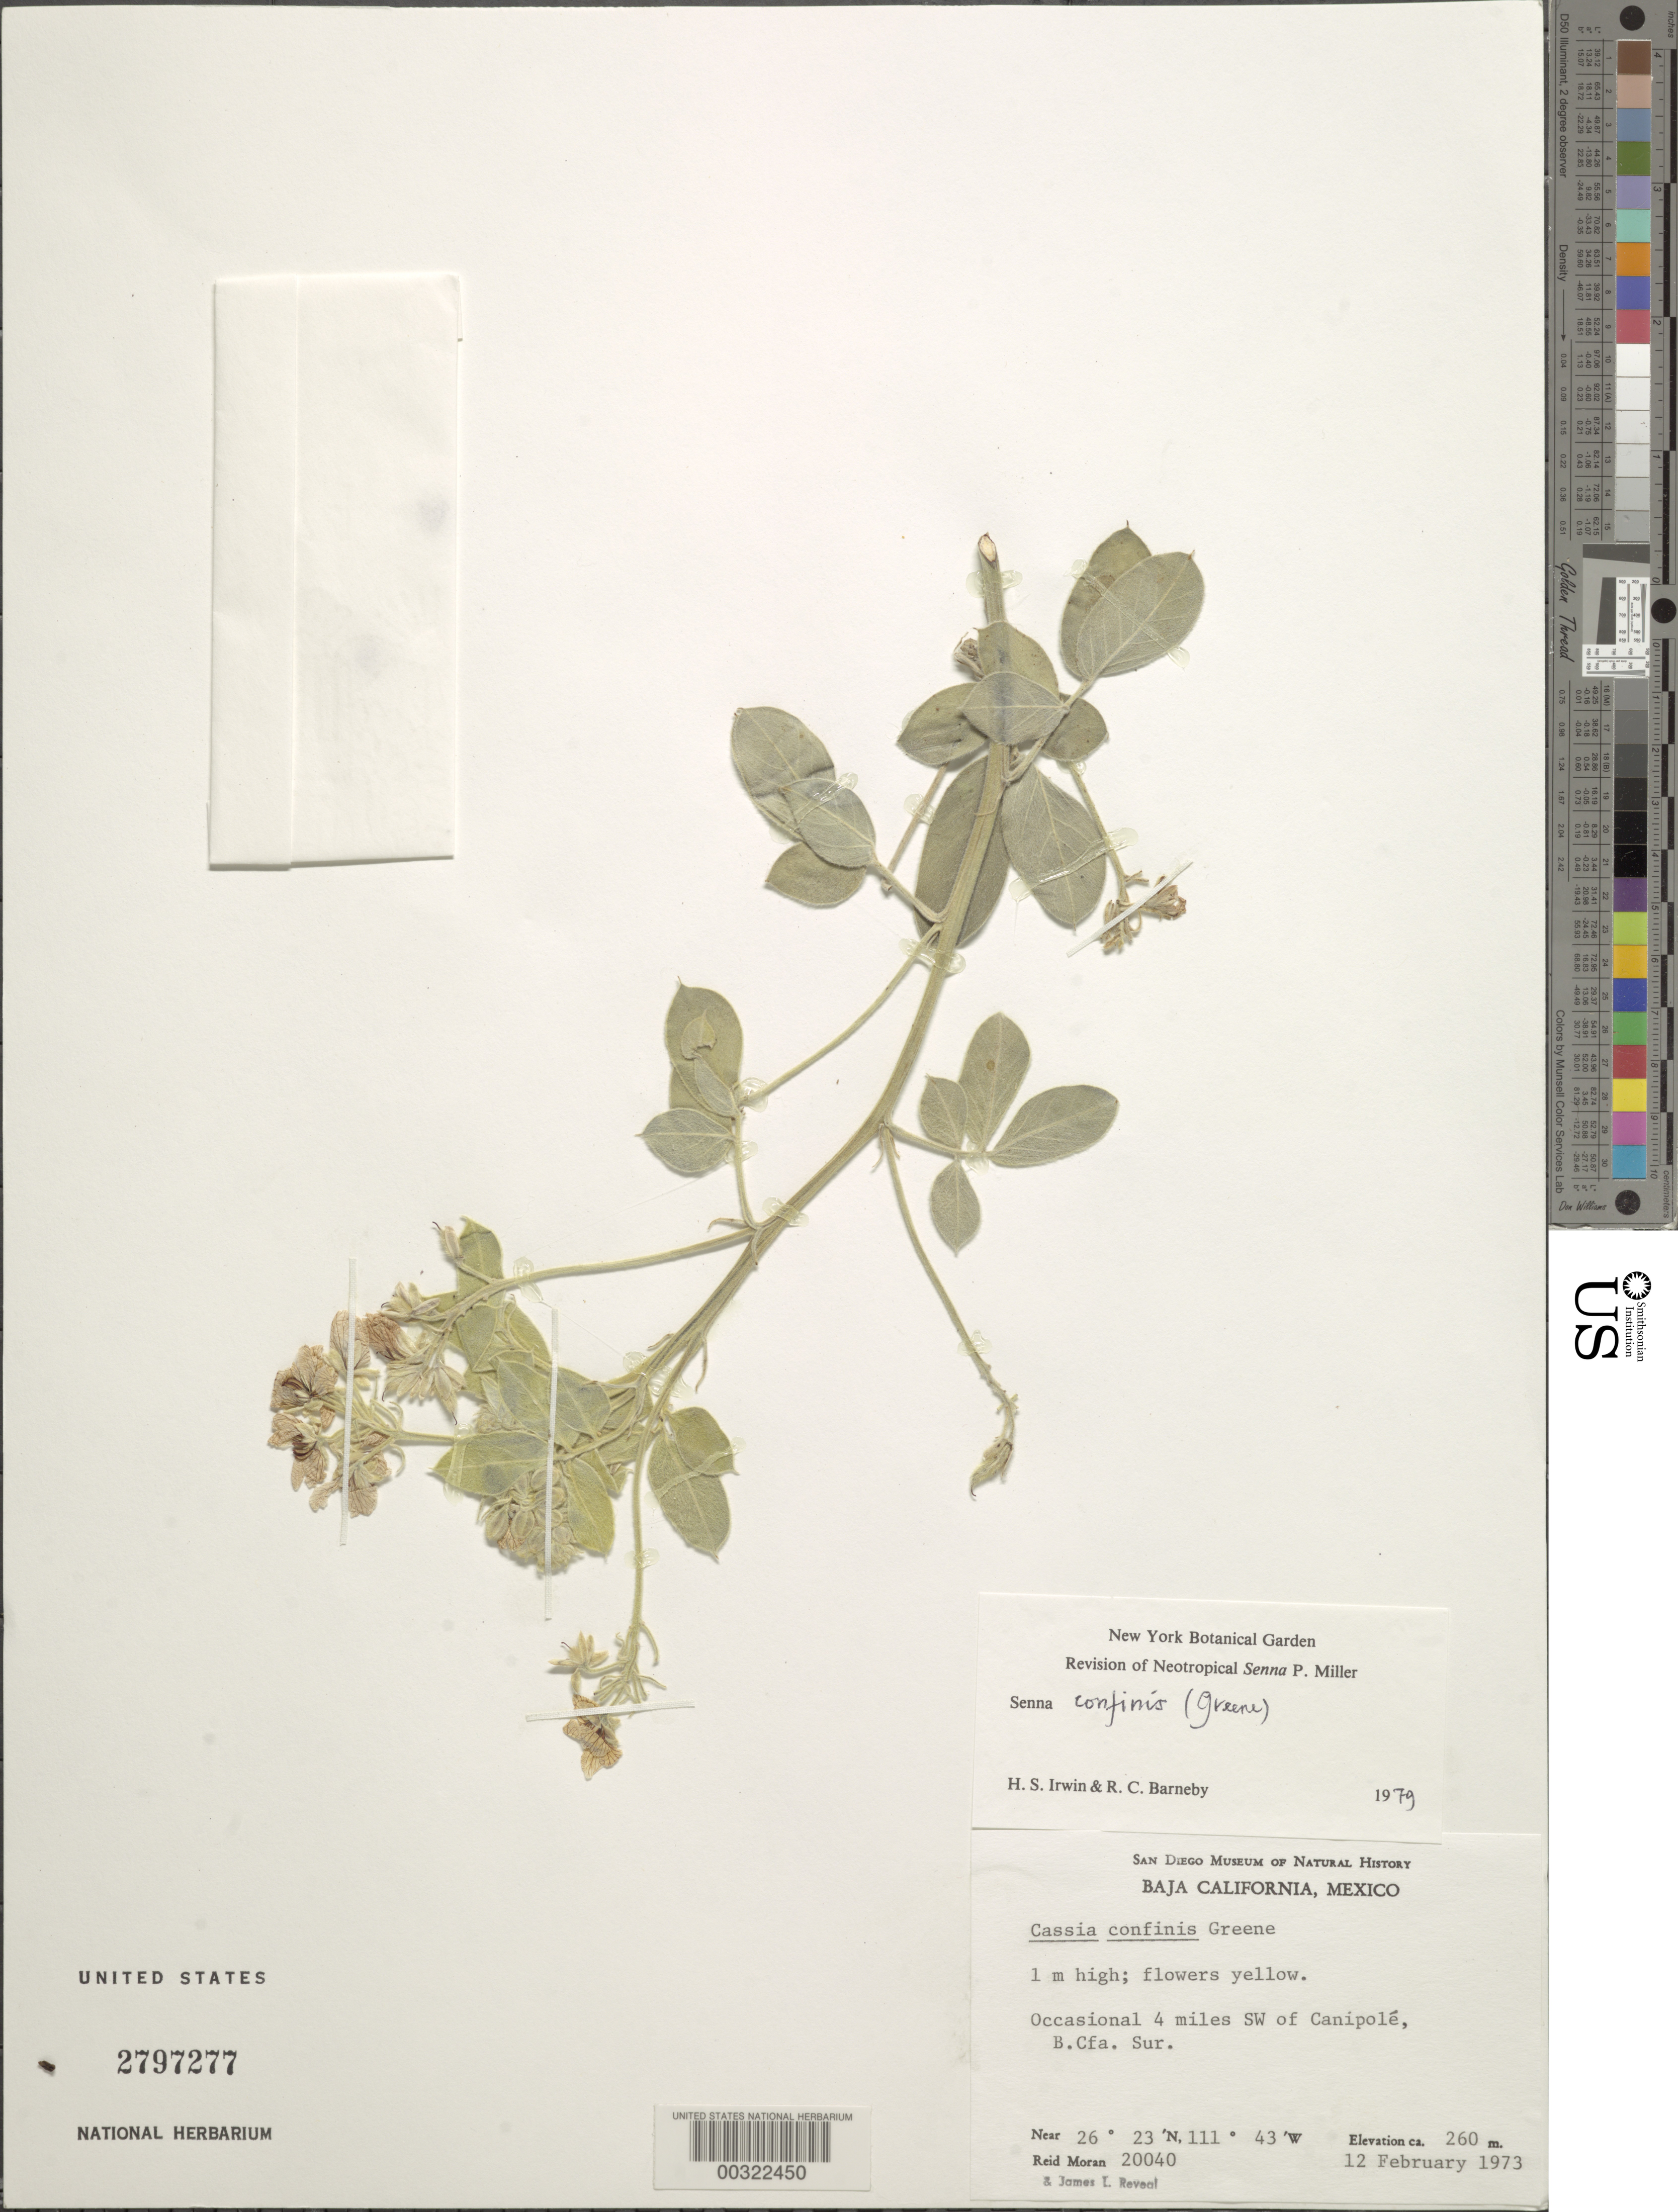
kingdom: Plantae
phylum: Tracheophyta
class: Magnoliopsida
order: Fabales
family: Fabaceae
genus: Senna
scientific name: Senna confinis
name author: (Greene) H.S. Irwin & Barneby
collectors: R. V. Moran & J. L. Reveal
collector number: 20040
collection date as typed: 12 Feb 1973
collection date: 1973-02-12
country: Mexico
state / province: Baja California Sur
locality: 4 mi SW of Canipole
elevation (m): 260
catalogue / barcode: US 2797277